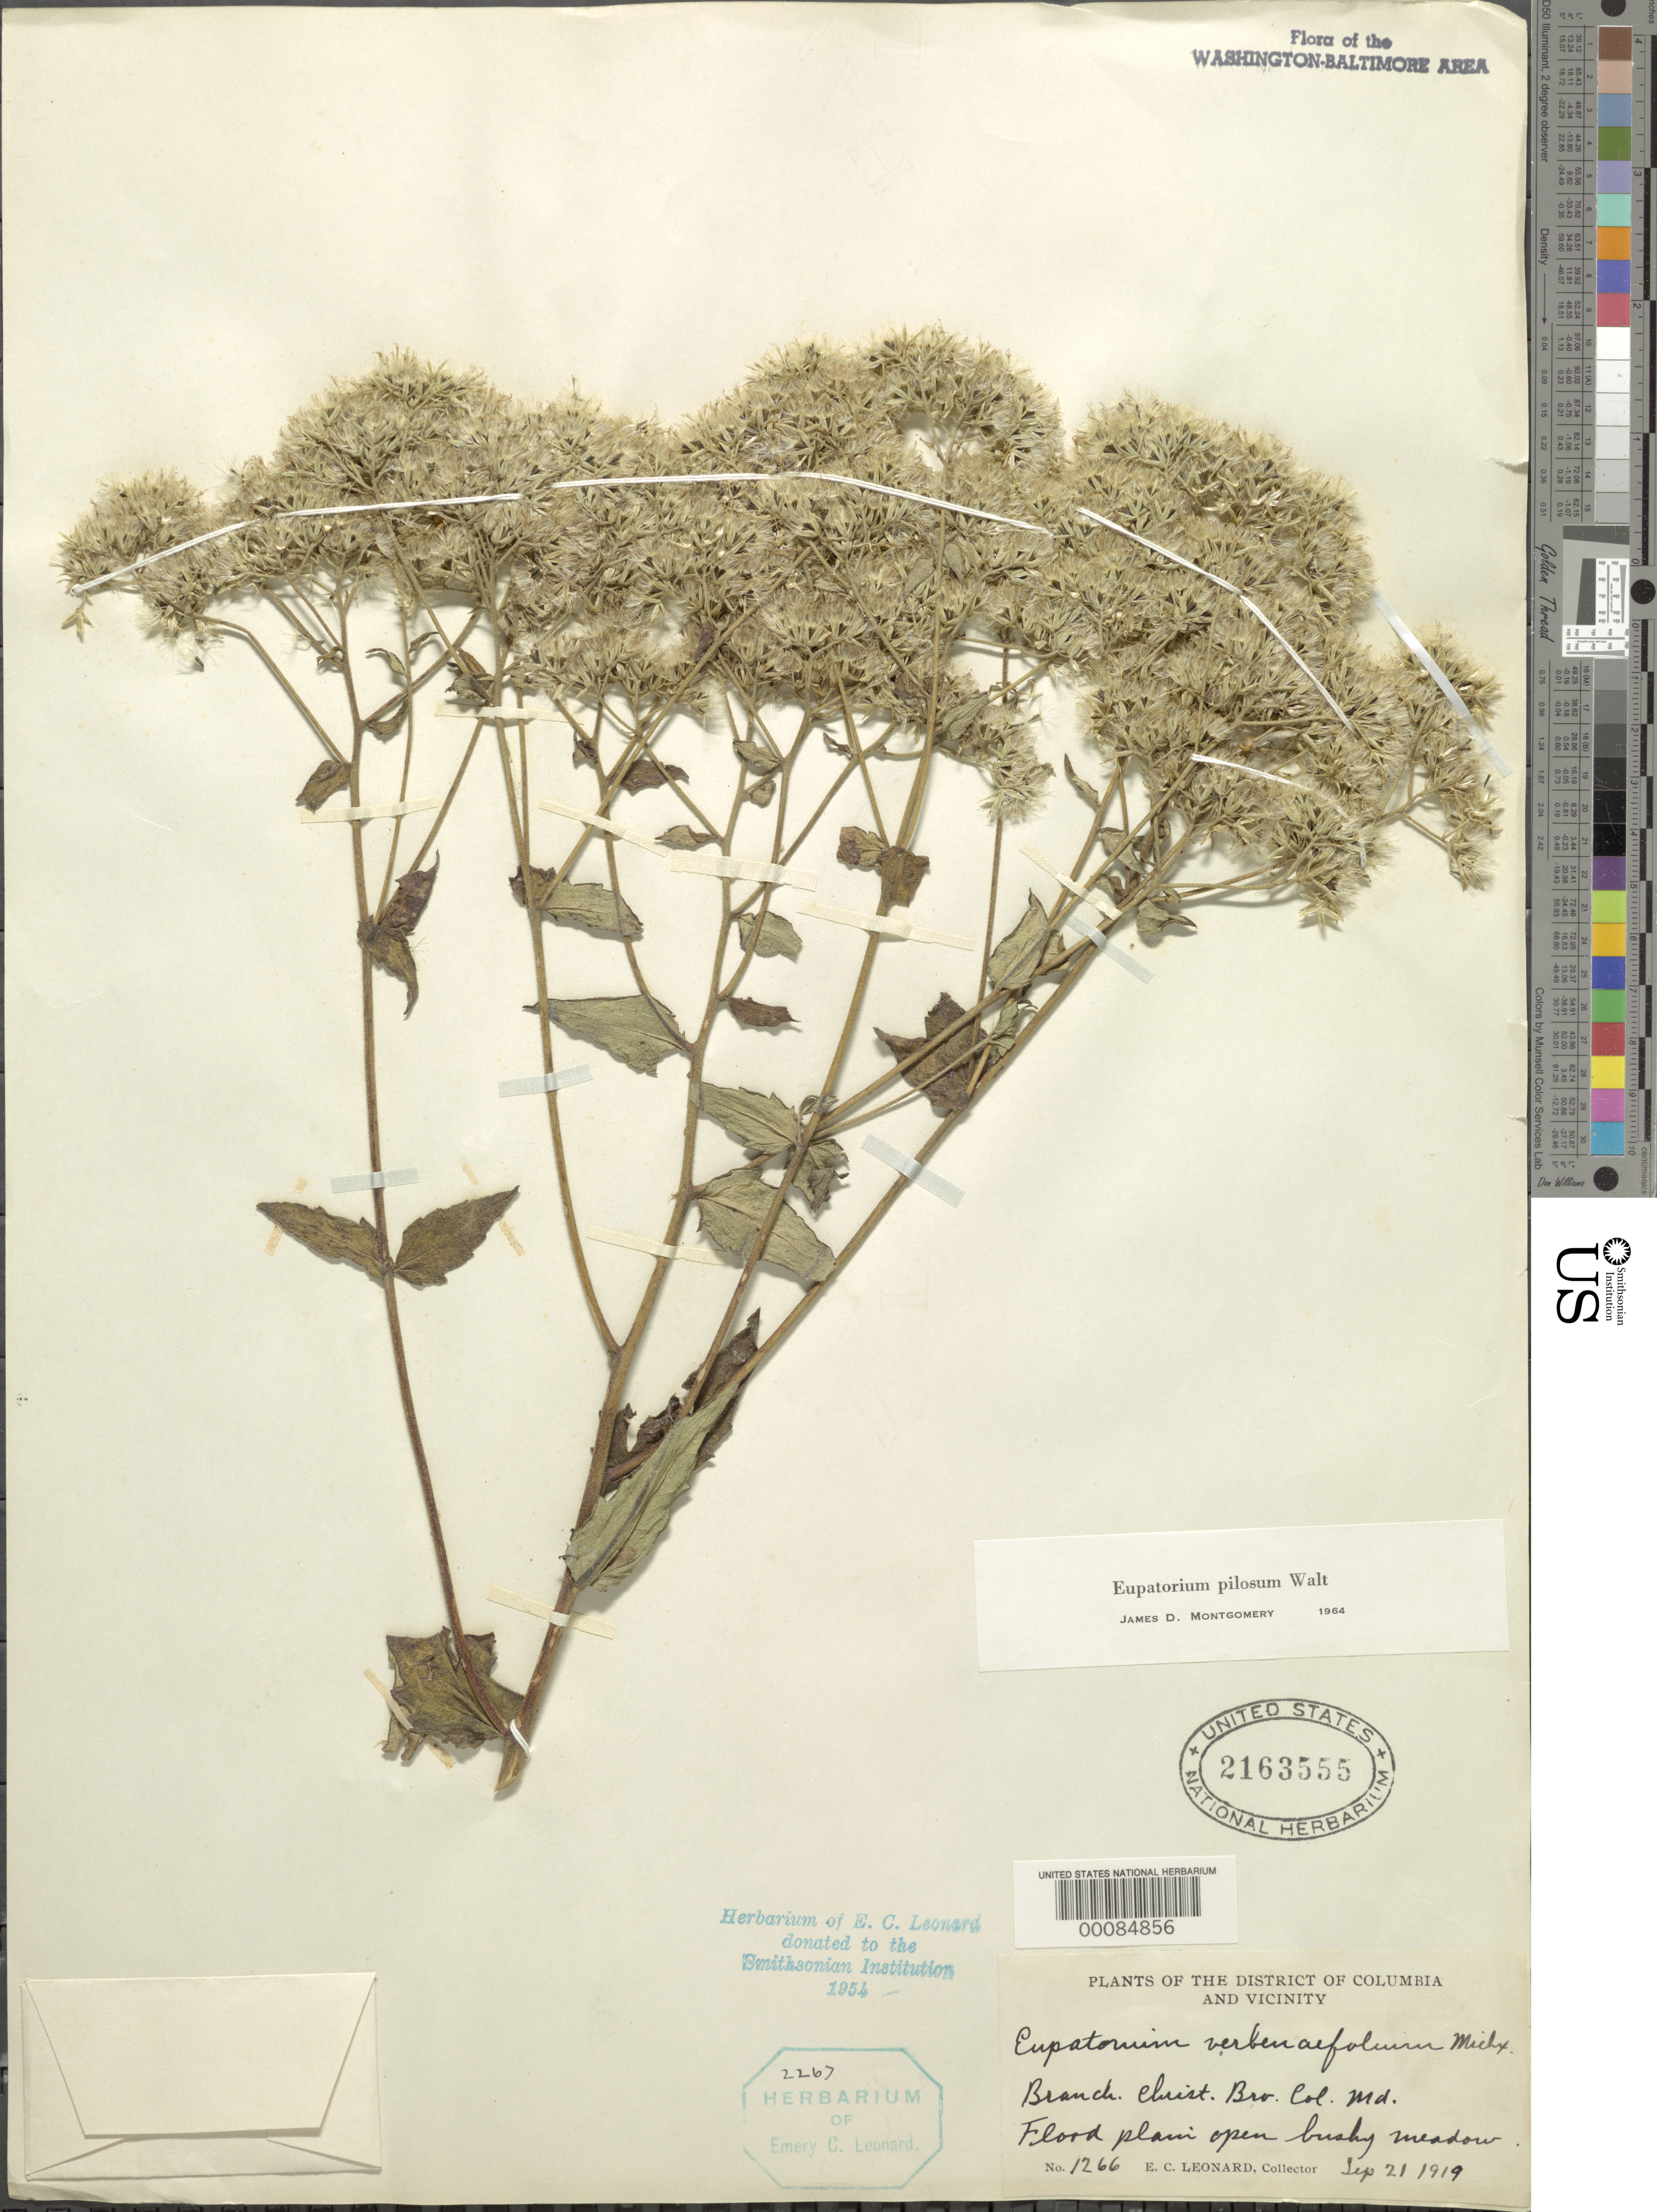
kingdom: Plantae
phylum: Tracheophyta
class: Magnoliopsida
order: Asterales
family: Asteraceae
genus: Eupatorium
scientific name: Eupatorium pilosum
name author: Walter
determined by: Montgomery, J. D.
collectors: E. C. Leonard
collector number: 1266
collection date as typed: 21 Sep 1919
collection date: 1919-09-21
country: United States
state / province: Maryland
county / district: Prince George's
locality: Branch. Christ. Bro. Col.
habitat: Flood plain open bushy meadow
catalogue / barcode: US 2163555